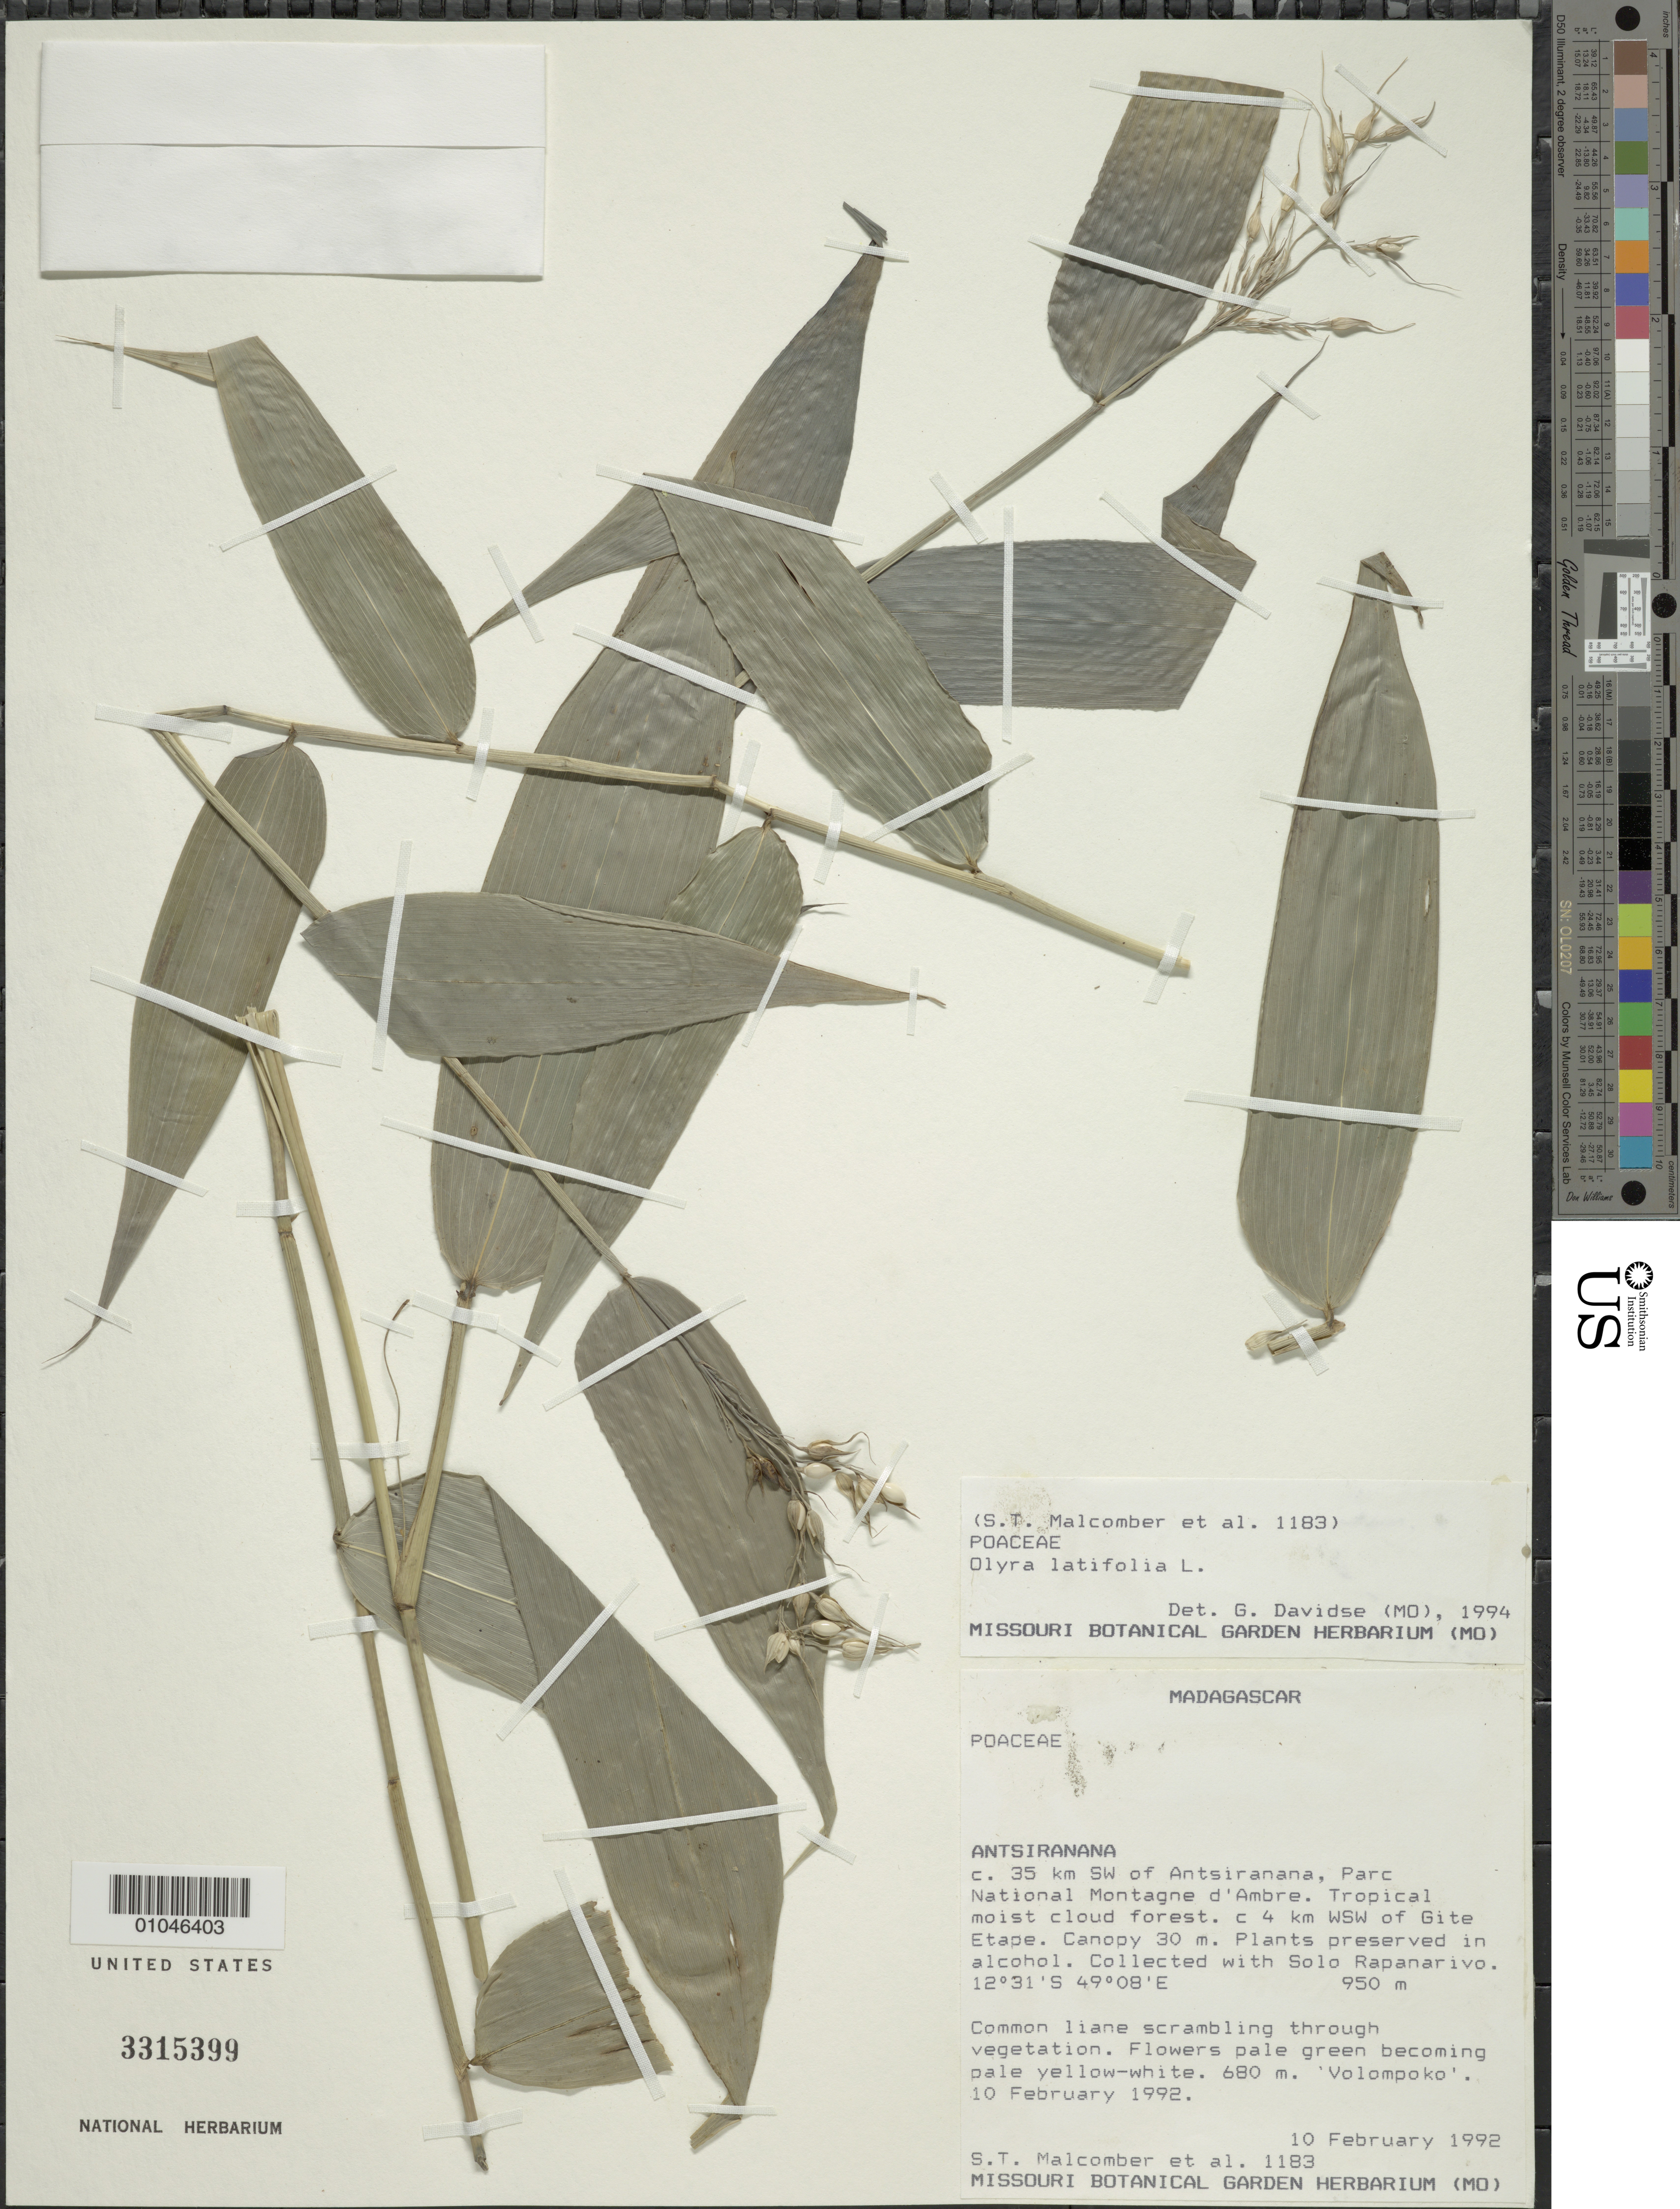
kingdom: Plantae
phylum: Tracheophyta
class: Liliopsida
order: Poales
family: Poaceae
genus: Olyra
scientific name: Olyra latifolia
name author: L.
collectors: S. T. Malcomber et al.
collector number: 1183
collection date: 1992-02-10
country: Madagascar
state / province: Diana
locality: Parc National Montagne d'Ambre, c. 35 km SW of Antsiranana, 4 km WSW of Gite Etape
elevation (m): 950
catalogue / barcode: US 3315399